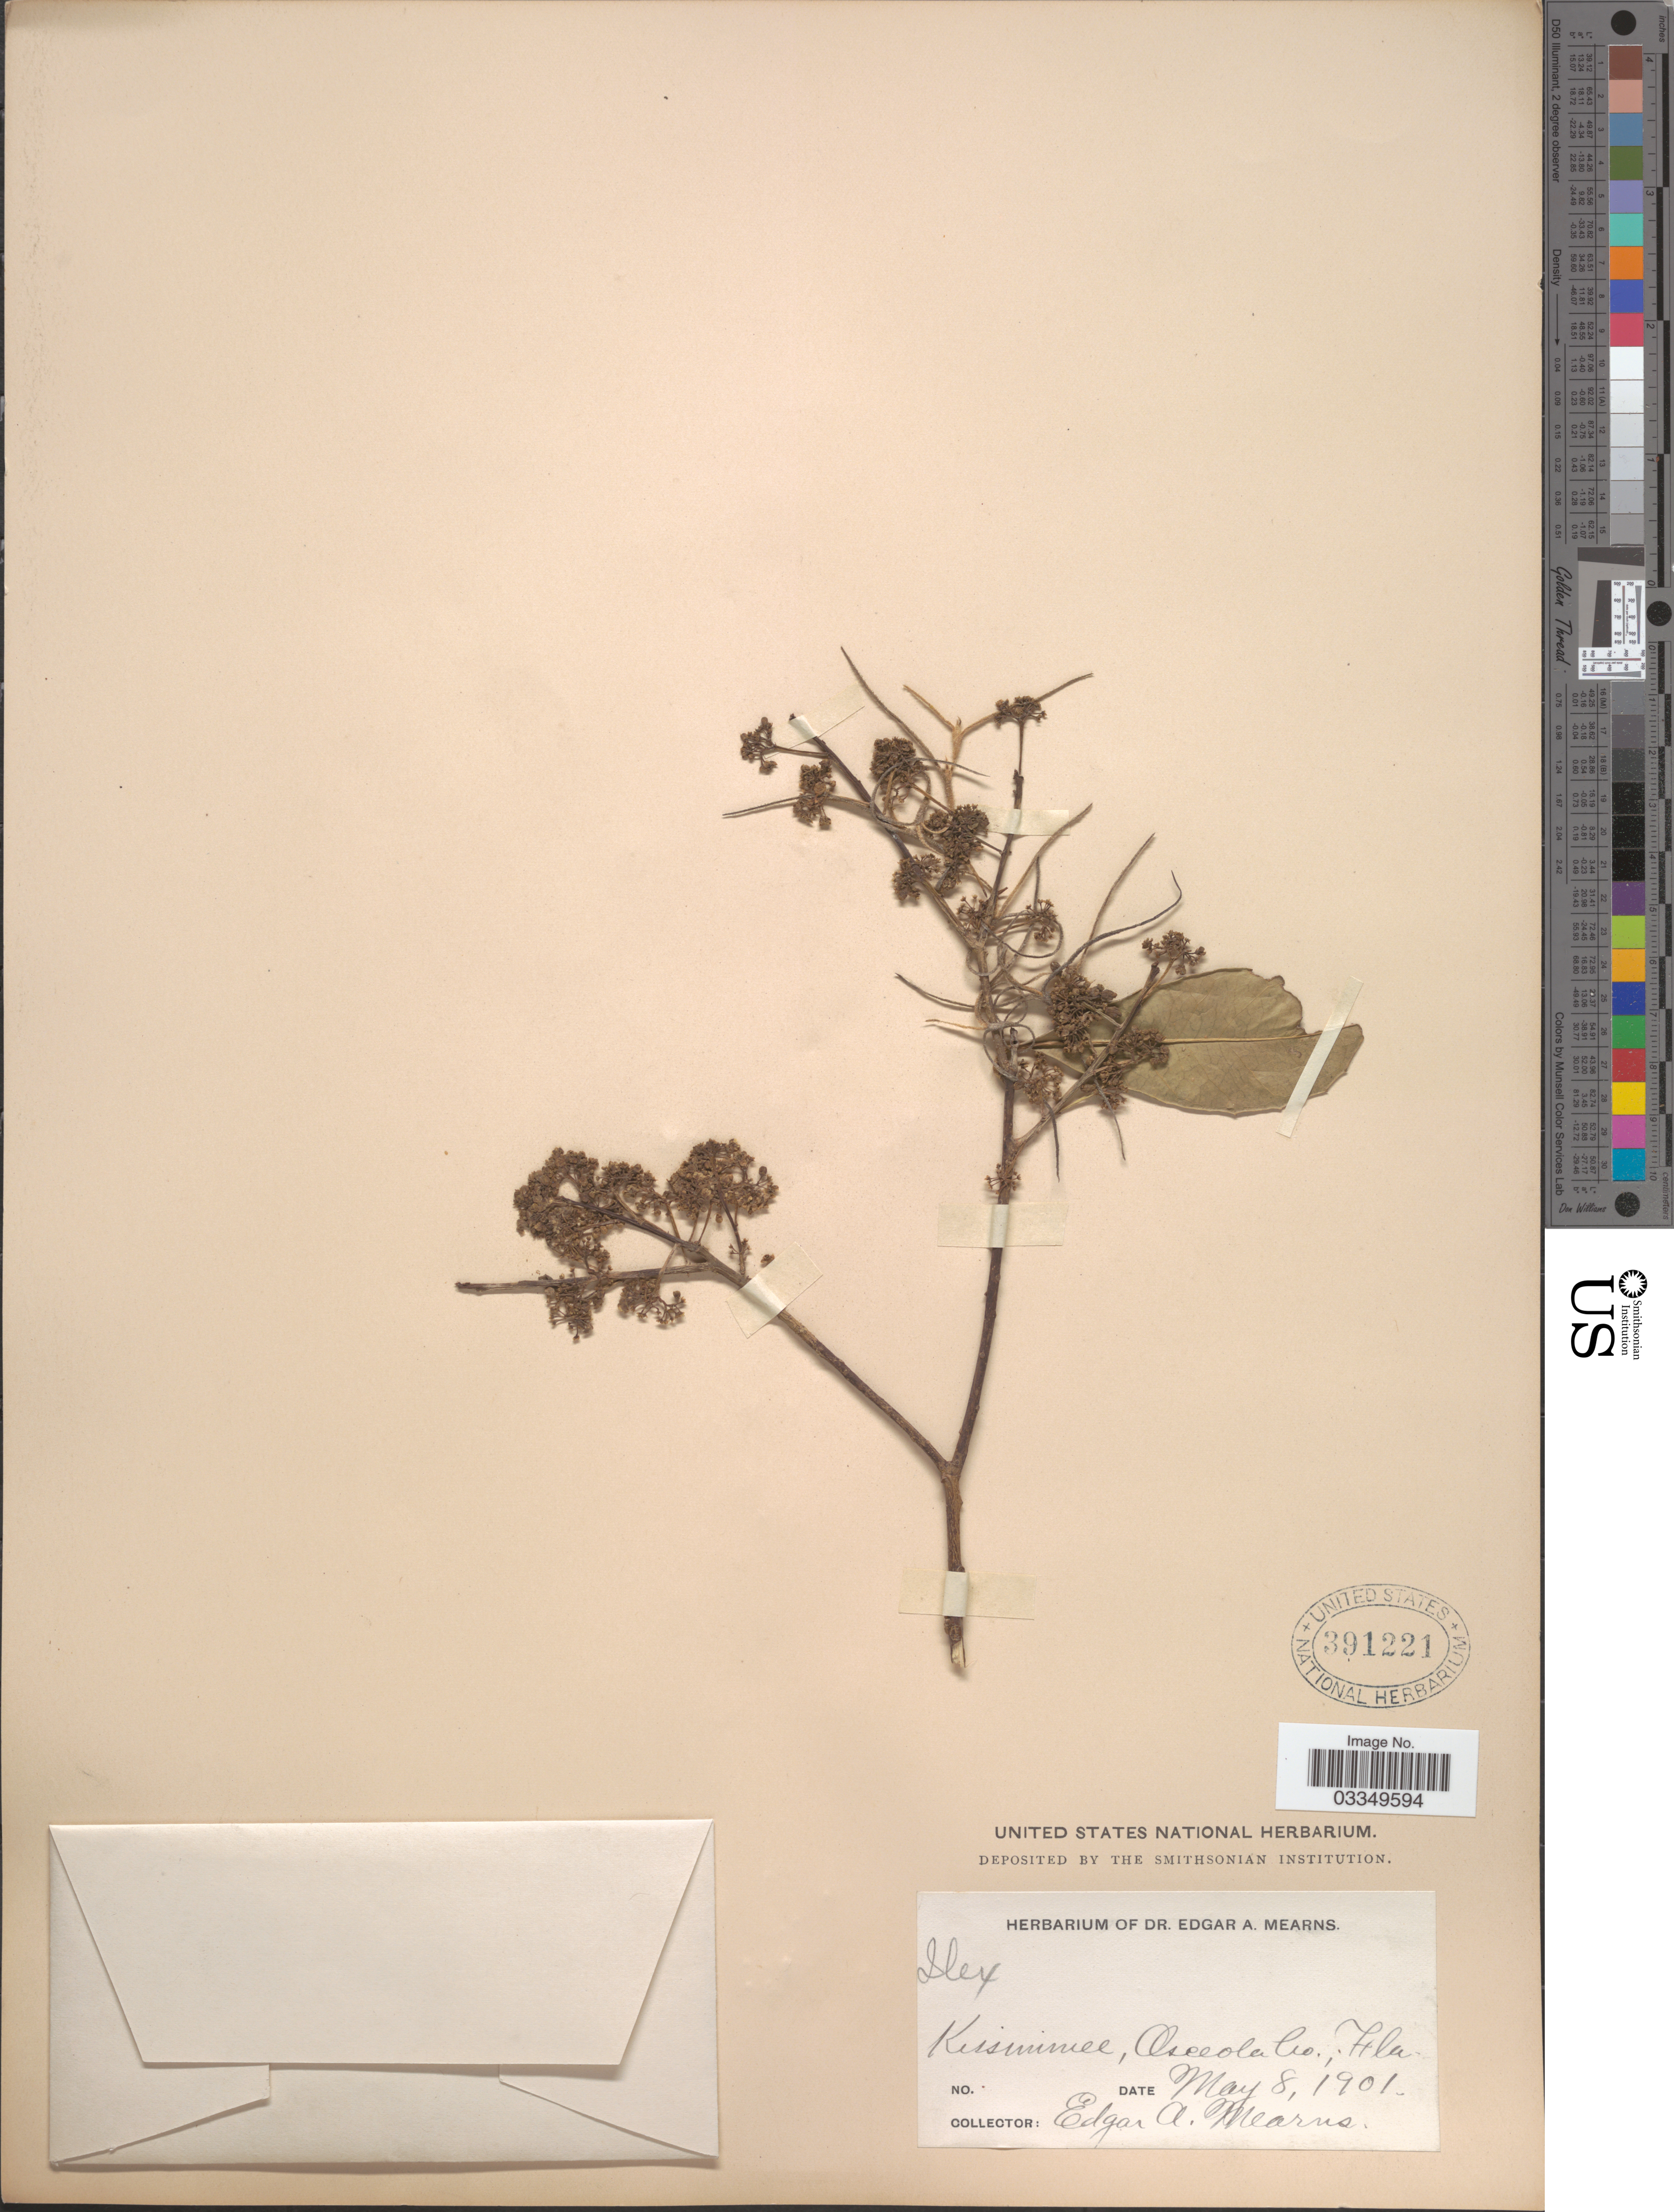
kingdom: Plantae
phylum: Tracheophyta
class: Magnoliopsida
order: Aquifoliales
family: Aquifoliaceae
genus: Ilex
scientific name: Ilex cassine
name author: L.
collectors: E. A. Mearns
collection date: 1901-05-08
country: United States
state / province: Florida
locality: Kissimimee, Osceola Co.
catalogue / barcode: US 391221